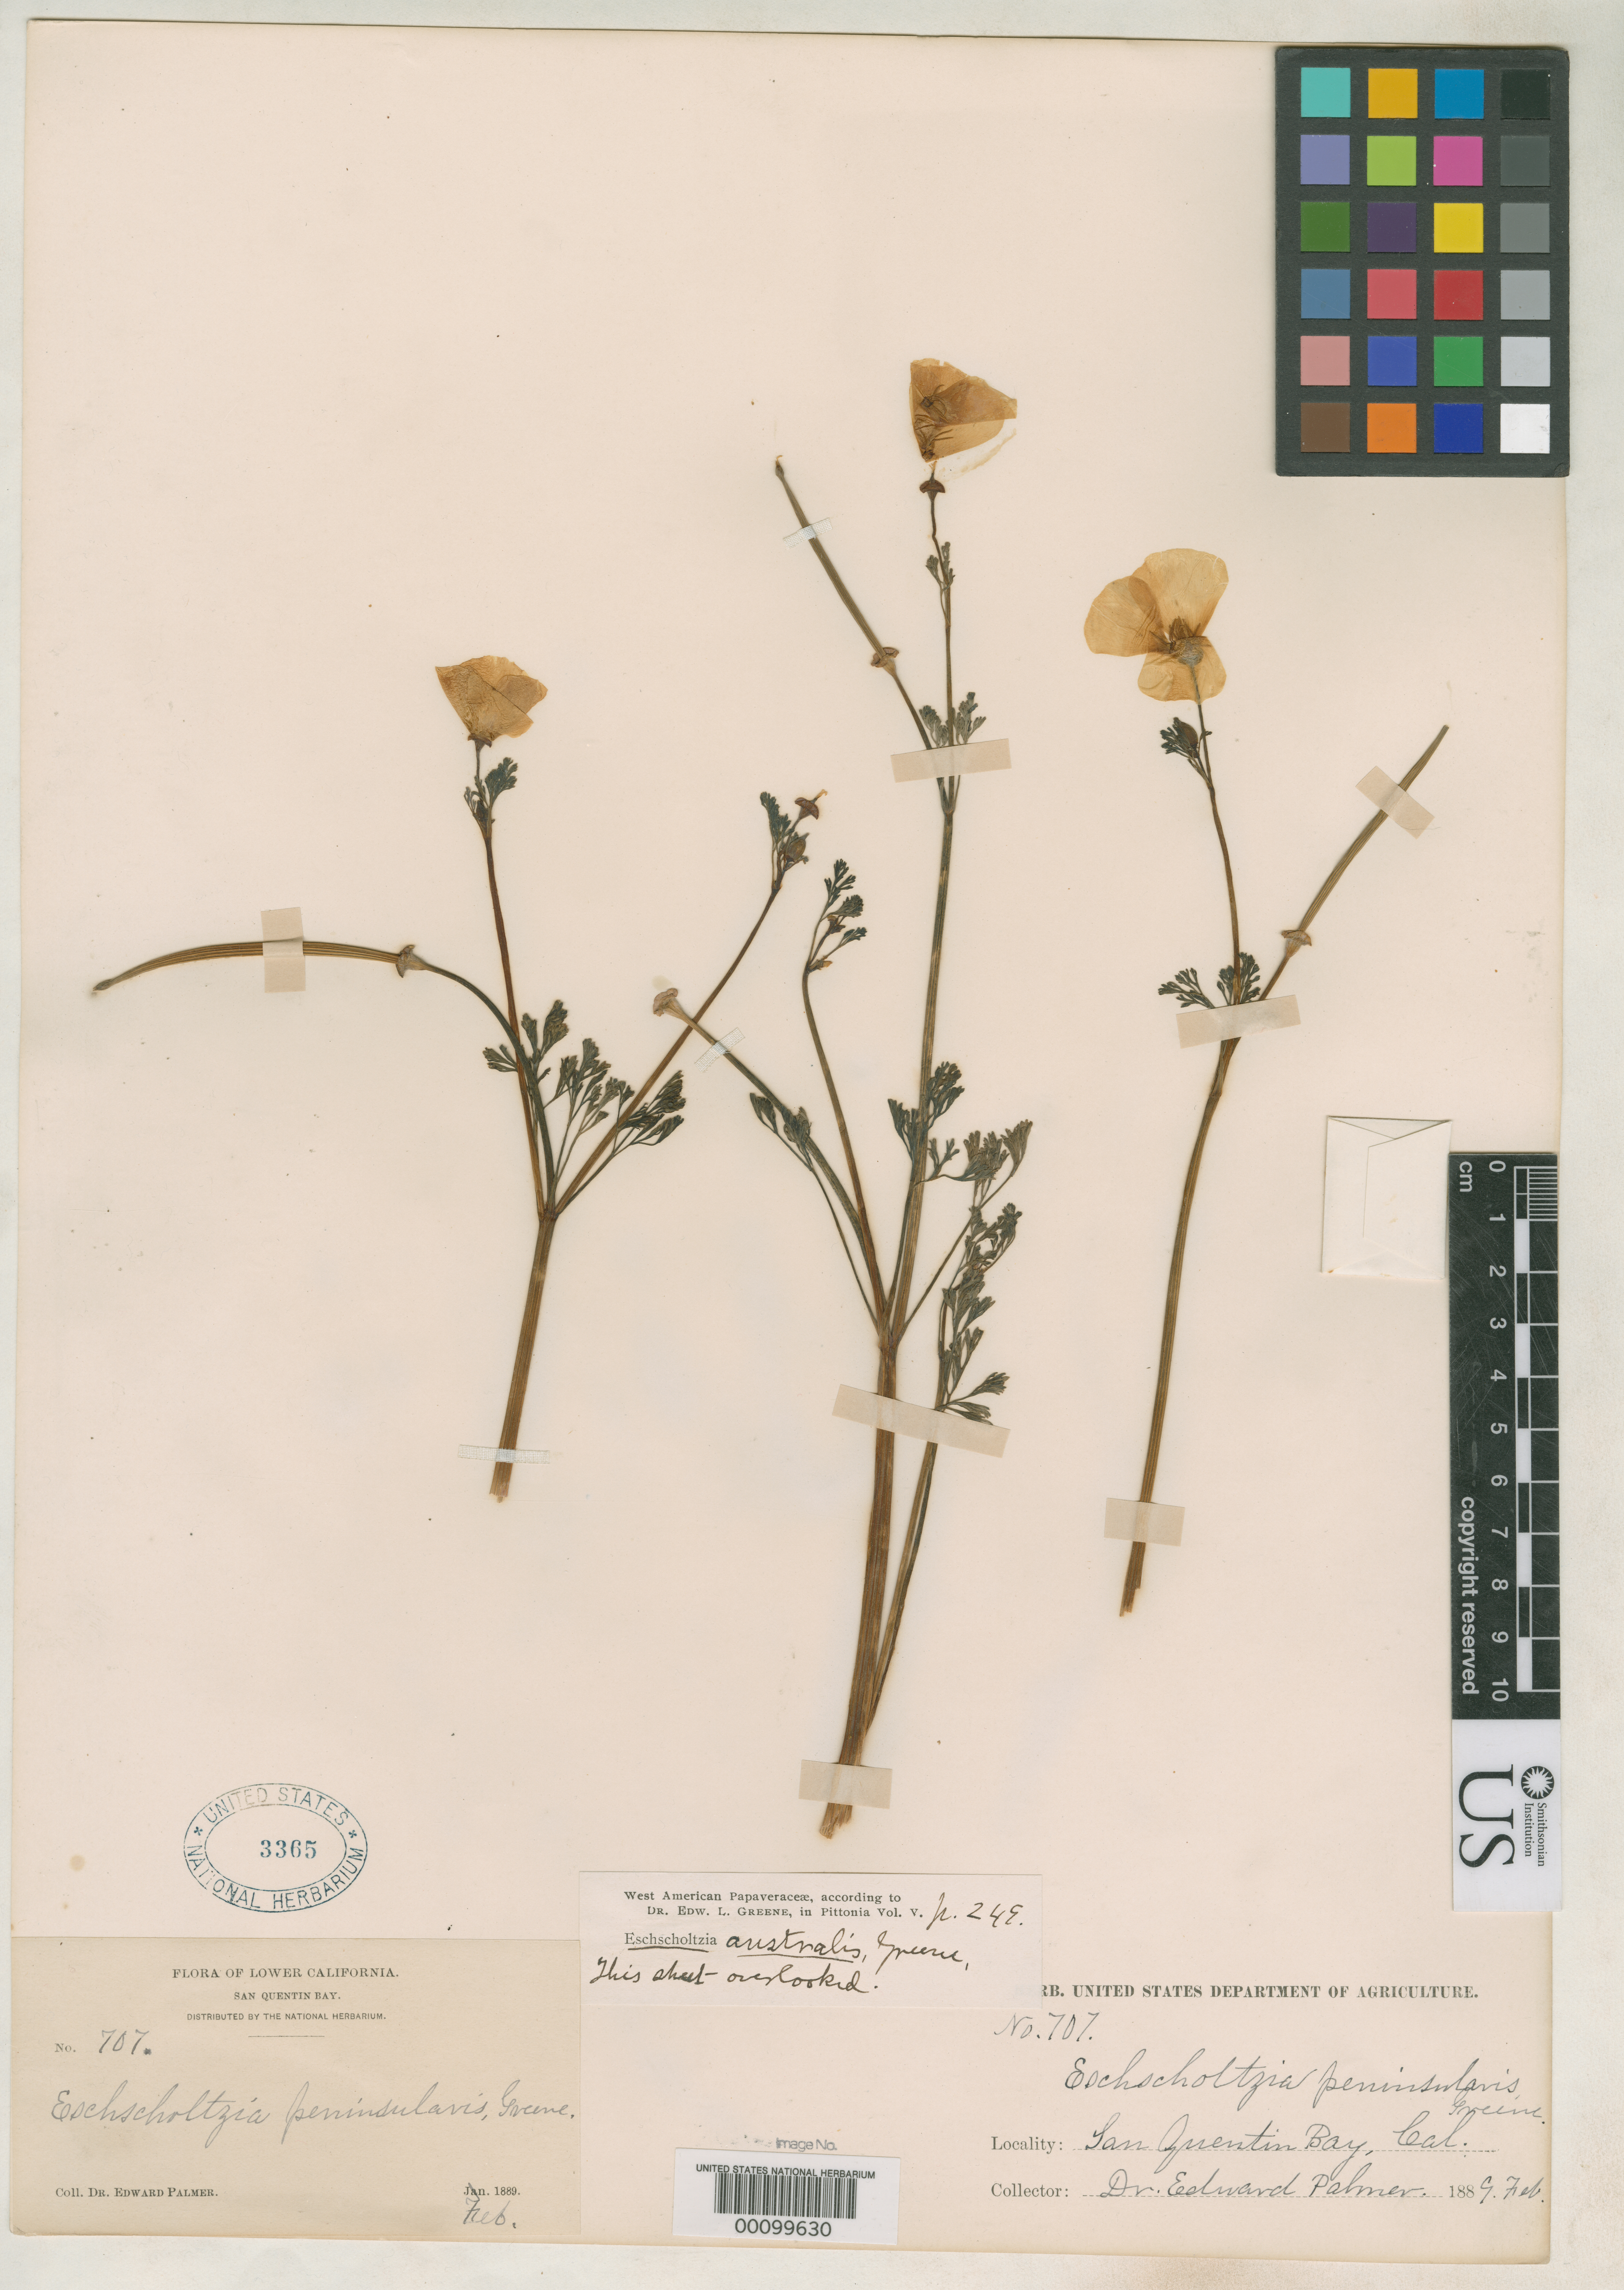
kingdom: Plantae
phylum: Tracheophyta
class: Magnoliopsida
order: Ranunculales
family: Papaveraceae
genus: Eschscholzia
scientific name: Eschscholzia australis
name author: Greene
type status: Isotype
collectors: E. Palmer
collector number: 707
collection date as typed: Feb 1889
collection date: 1889-02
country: Mexico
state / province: Baja California Norte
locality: San Quentin Bay.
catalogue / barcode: US 3365